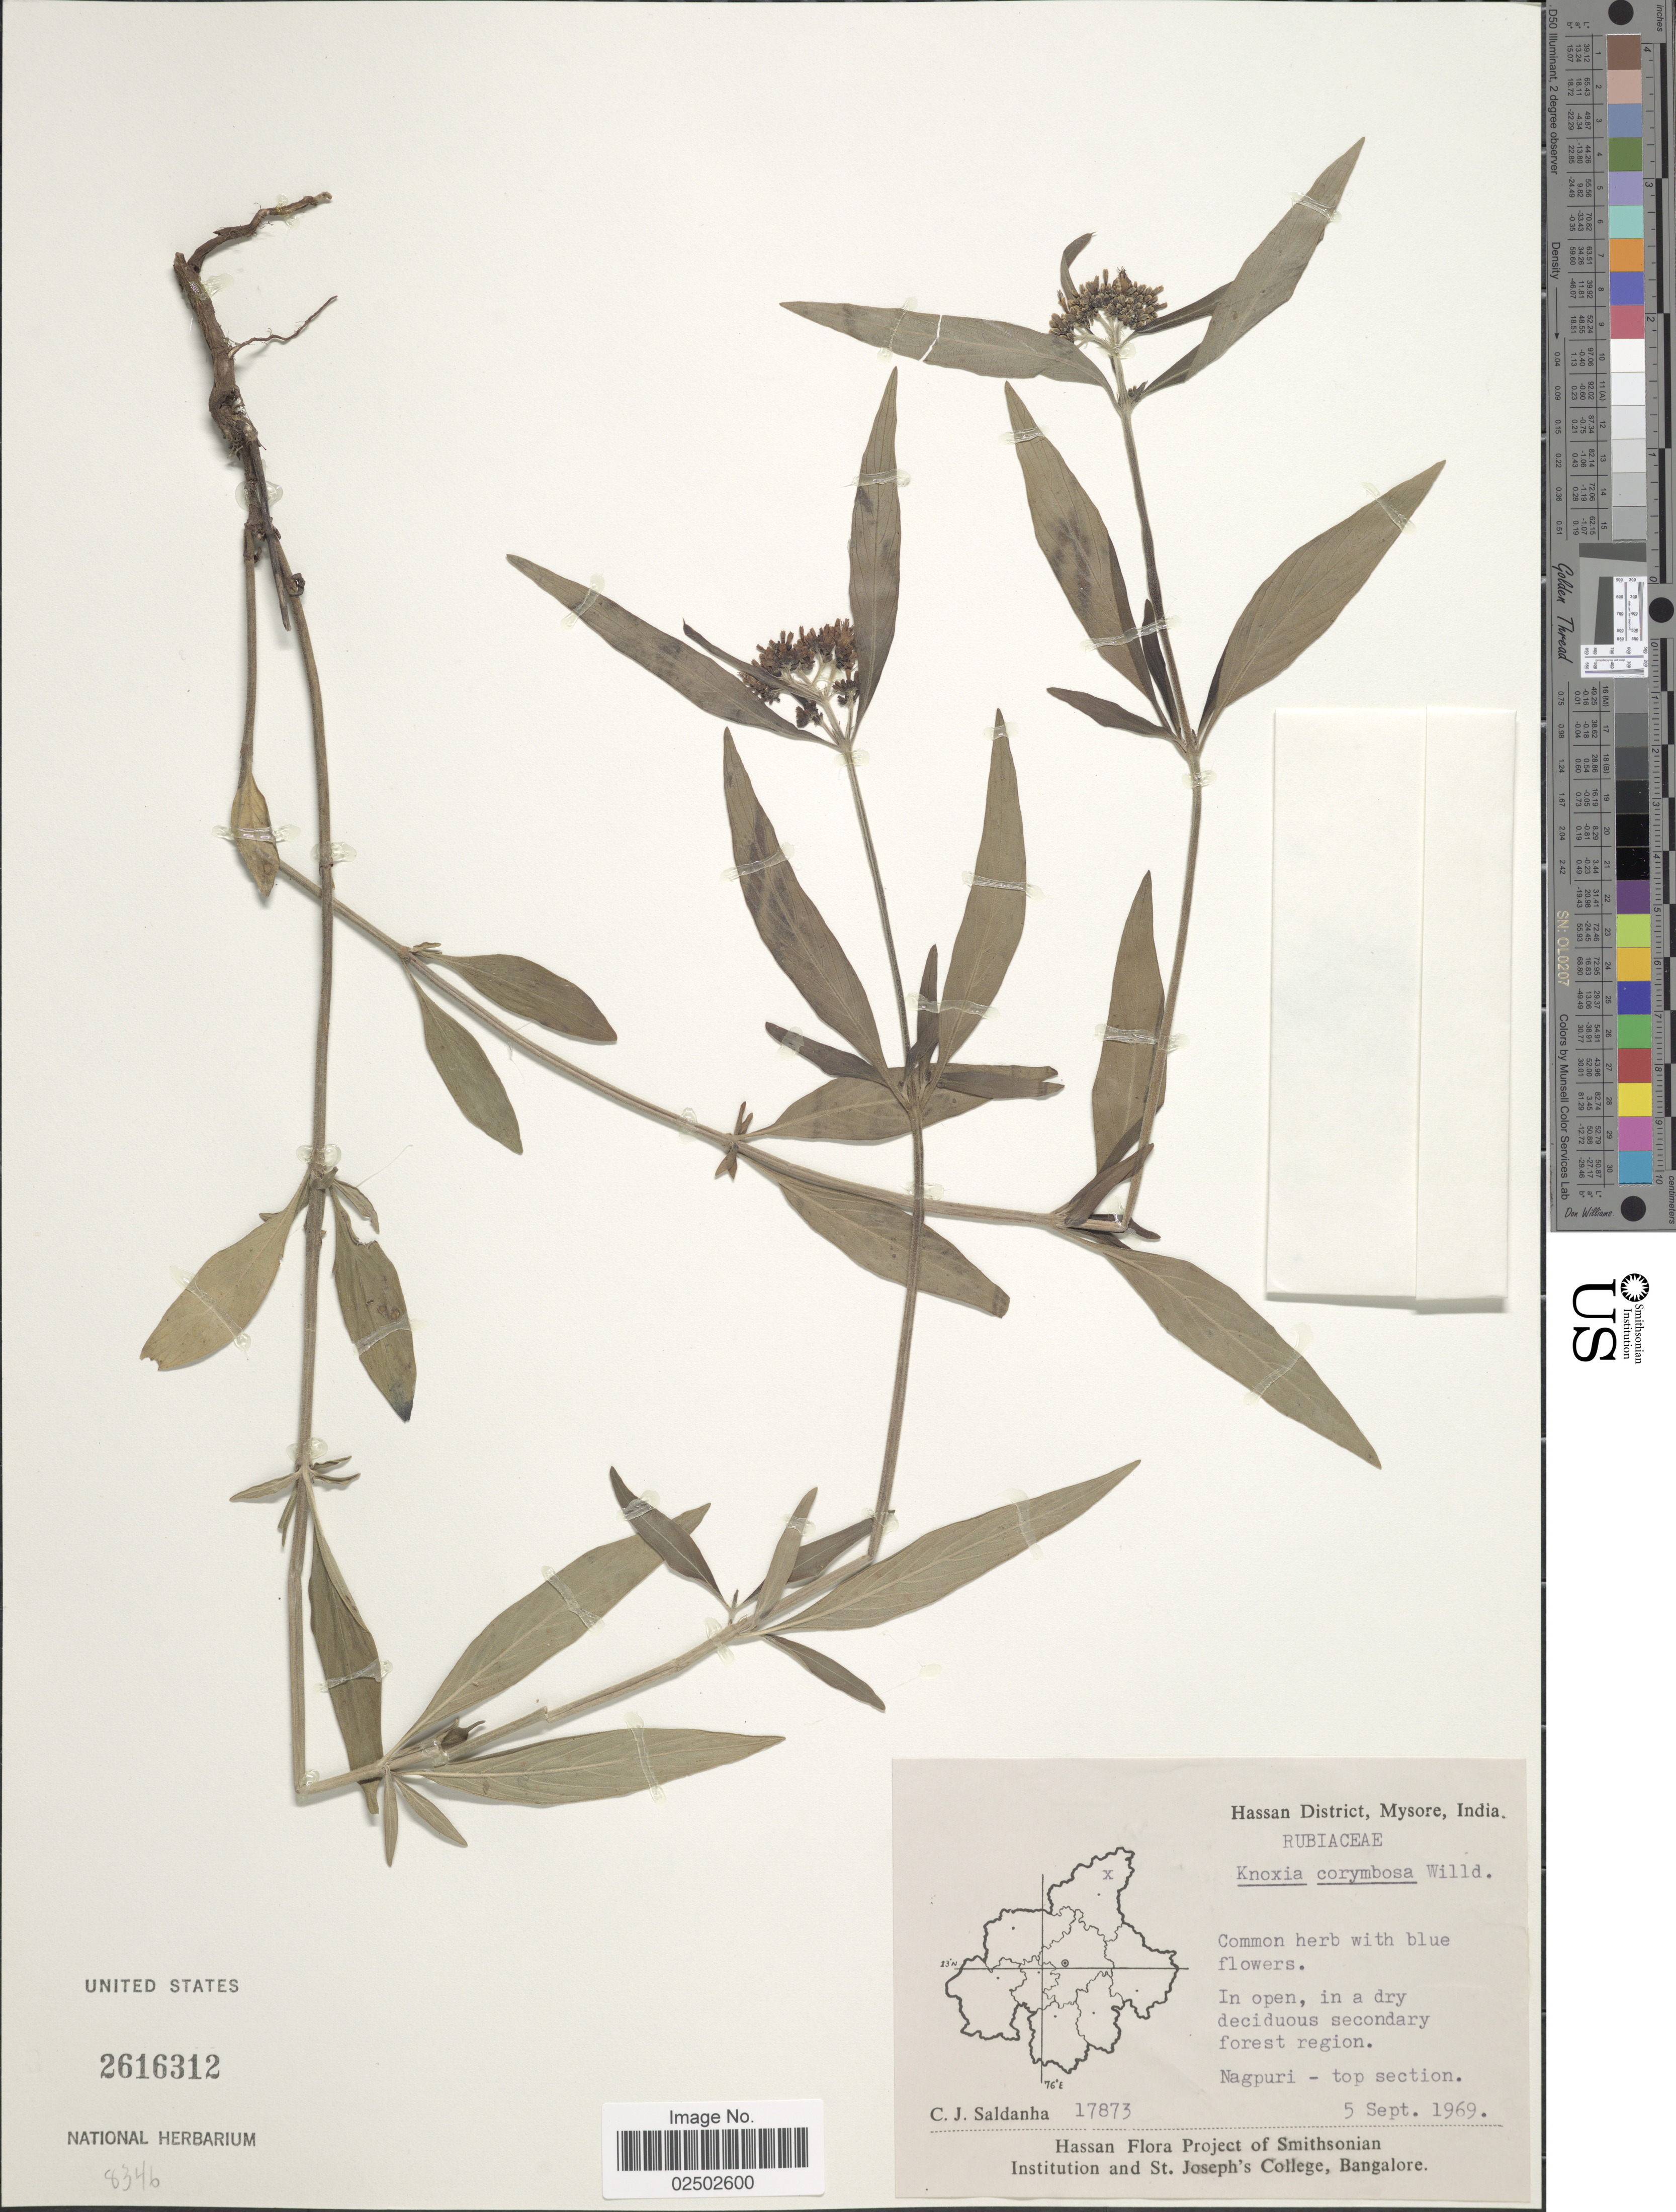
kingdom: Plantae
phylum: Tracheophyta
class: Magnoliopsida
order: Gentianales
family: Rubiaceae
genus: Knoxia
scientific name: Knoxia sumatrensis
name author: (Retz.) DC.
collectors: C. J. Saldanha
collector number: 17873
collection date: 1969-09-05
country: India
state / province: Karnataka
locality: Hassan District, Mysore, Nagpuri - top section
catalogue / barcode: US 2616312